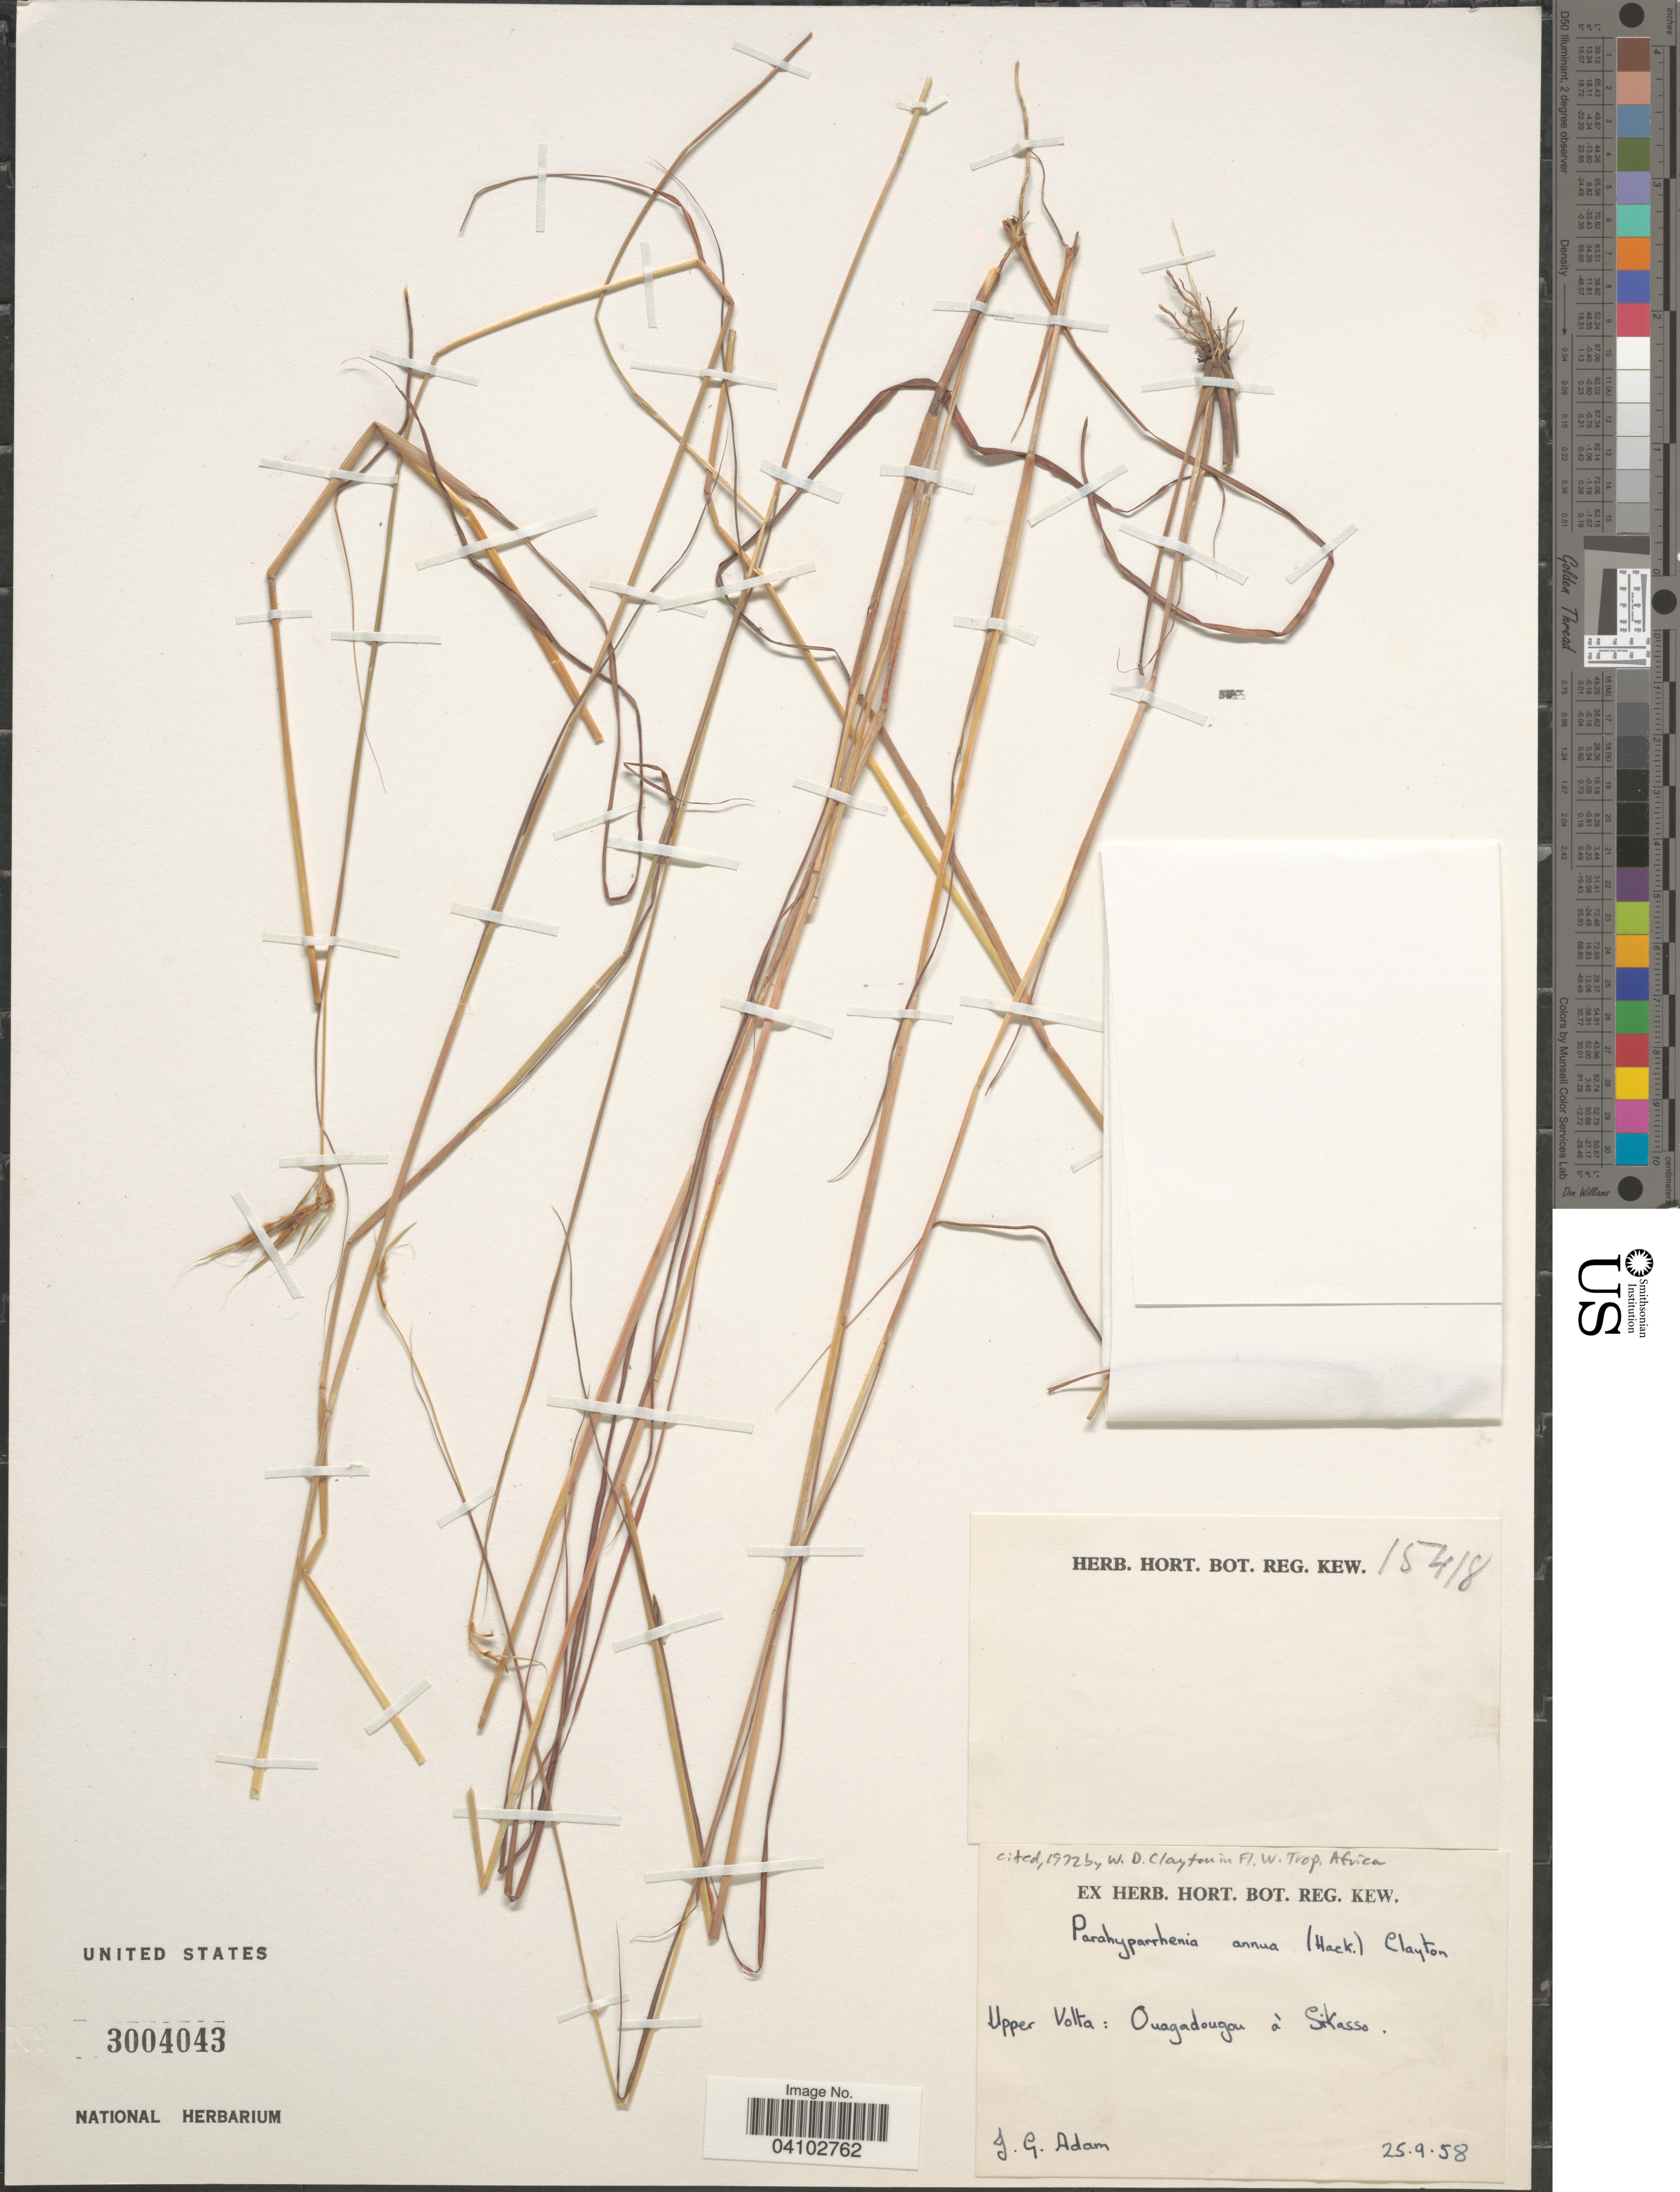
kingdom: Plantae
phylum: Tracheophyta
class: Liliopsida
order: Poales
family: Poaceae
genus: Parahyparrhenia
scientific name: Parahyparrhenia annua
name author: (Hack.) Clayton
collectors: J. Adam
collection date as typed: Transcribed d/m/y: 25/9/58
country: Burkina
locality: Upper Volta: Ouagadougou à Sikasso.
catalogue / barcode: US 3004043